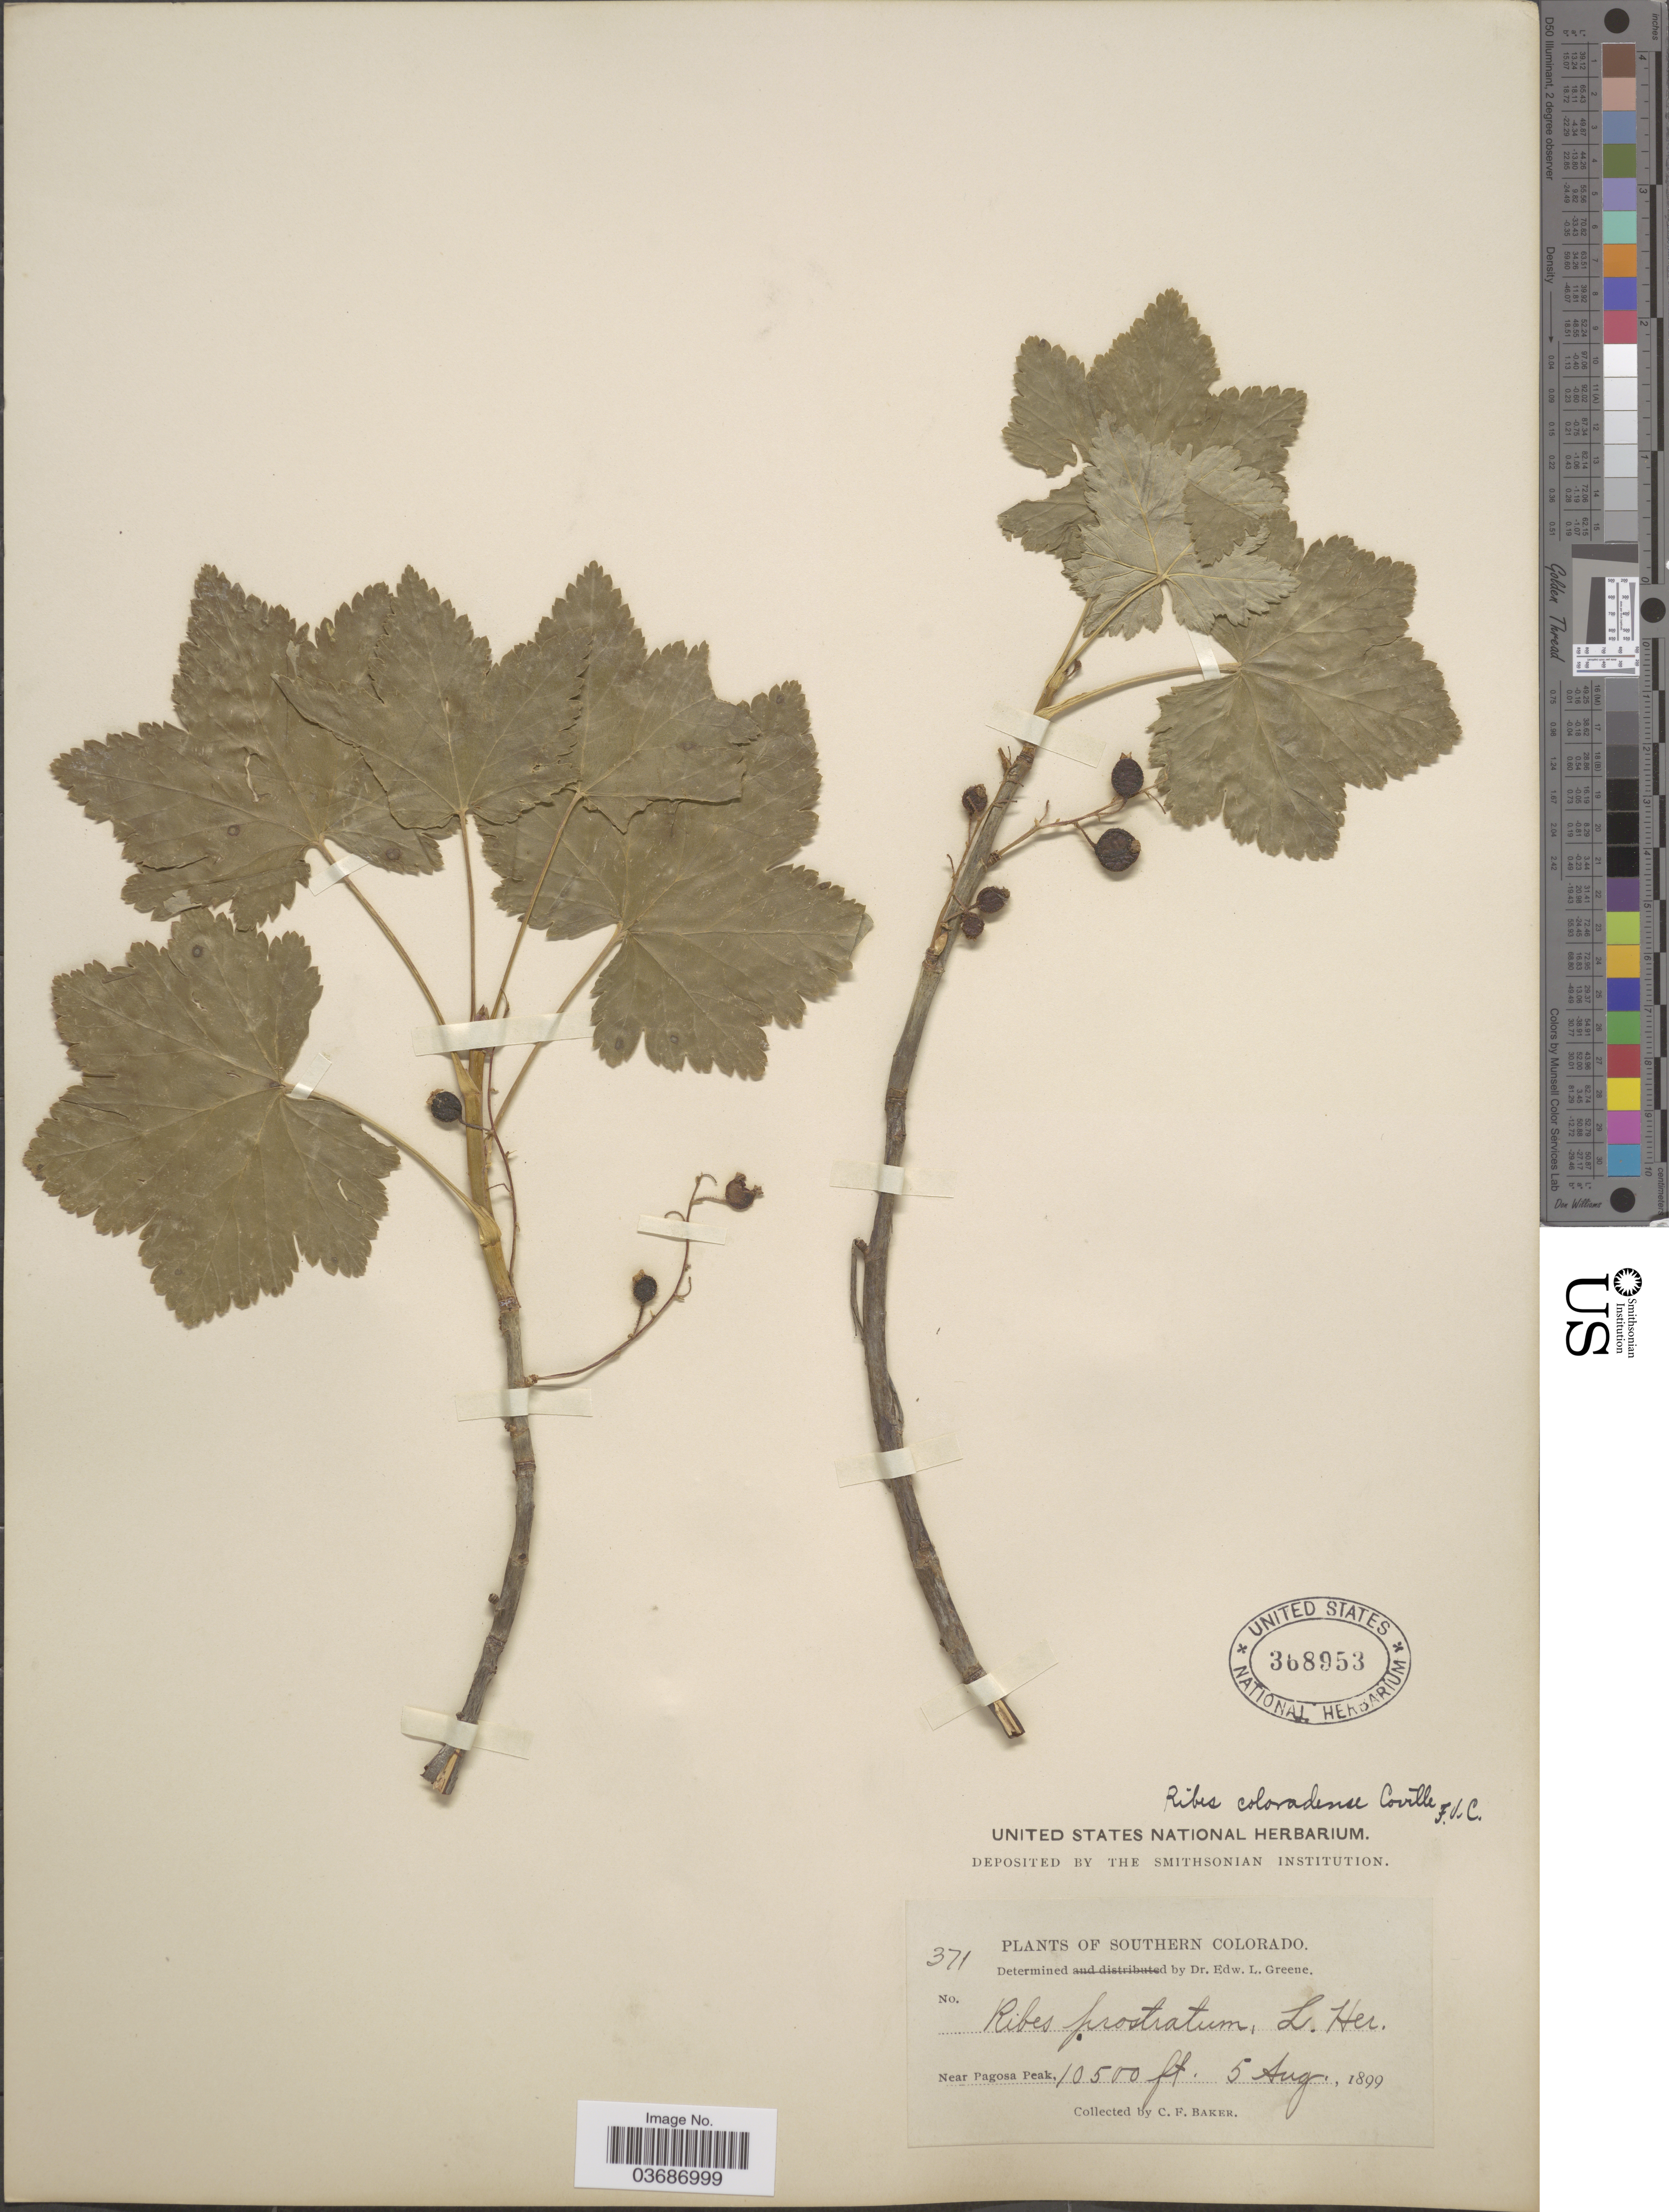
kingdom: Plantae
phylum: Tracheophyta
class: Magnoliopsida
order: Saxifragales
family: Grossulariaceae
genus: Ribes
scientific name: Ribes coloradense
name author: Coville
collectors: C. F. Baker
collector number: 371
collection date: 1899-08-05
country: United States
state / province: Colorado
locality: Southern Colorado. Near Pagosa Peak.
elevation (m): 3200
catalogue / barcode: US 368953